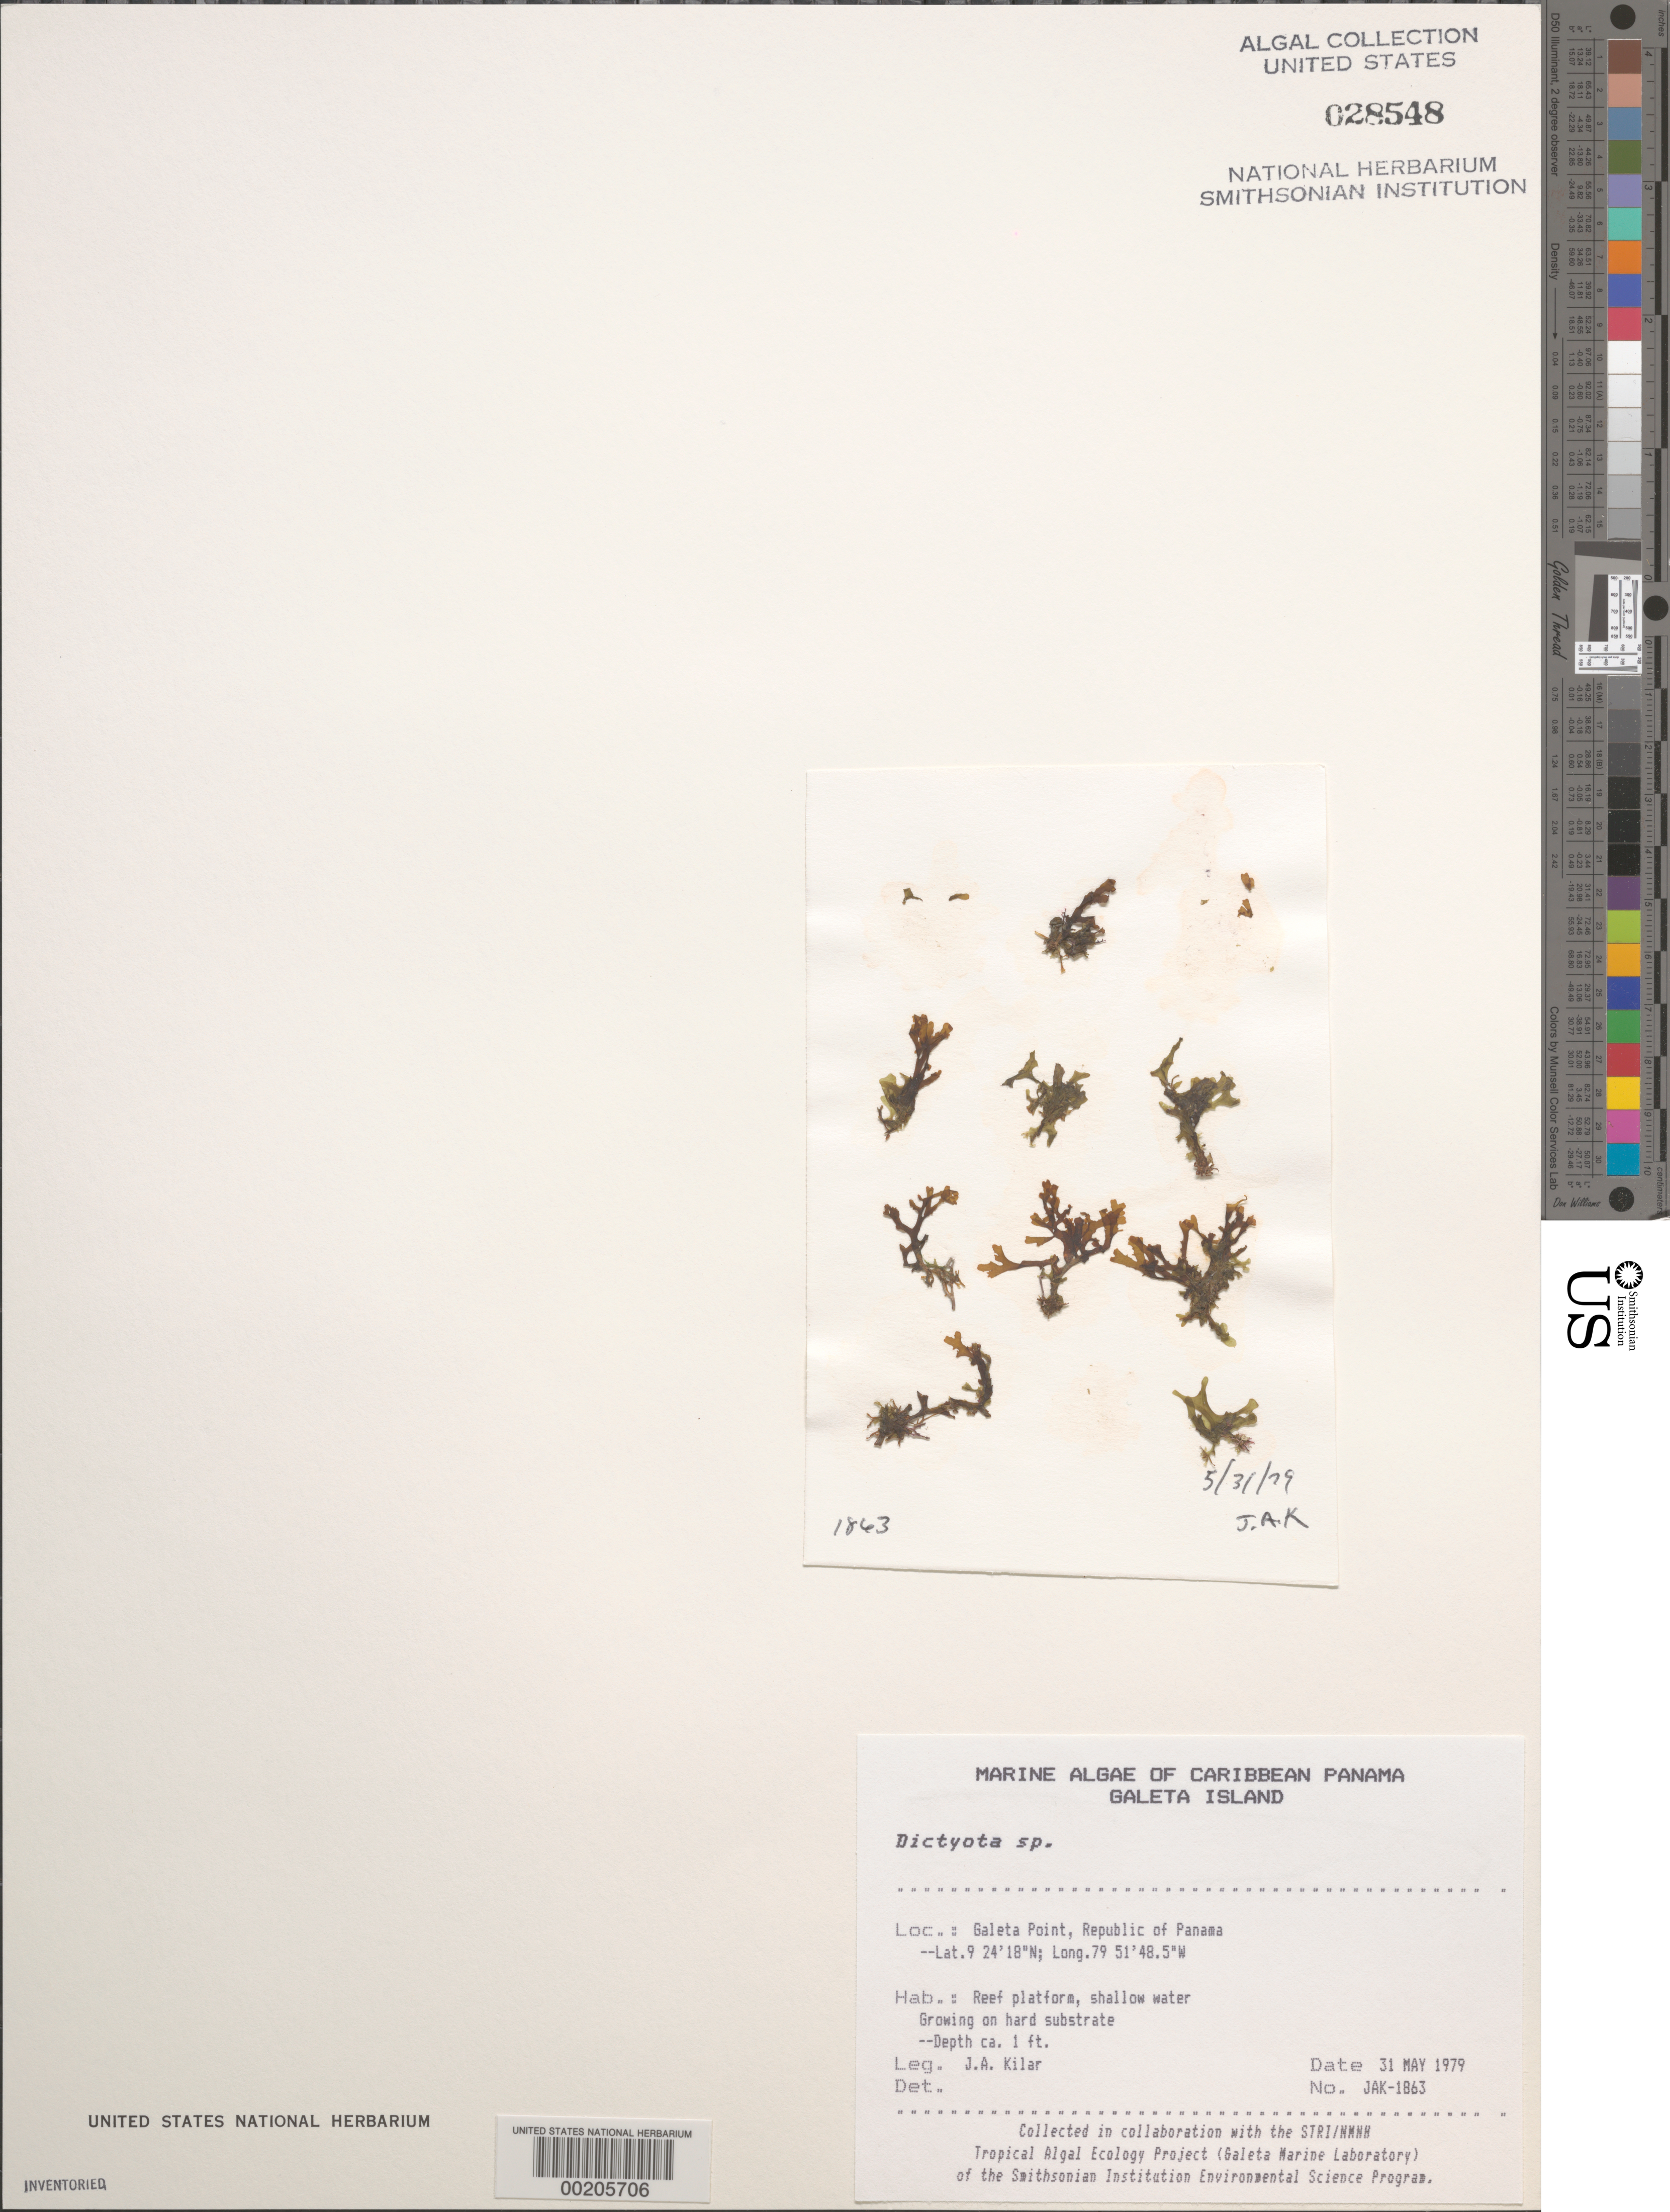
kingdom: Chromista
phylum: Ochrophyta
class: Phaeophyceae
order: Dictyotales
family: Dictyotaceae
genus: Dictyota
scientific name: Dictyota sp.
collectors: J. A. Kilar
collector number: JAK-1863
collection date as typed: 31 May 1979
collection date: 1979-05-31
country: Panama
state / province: Colón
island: Galeta Island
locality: Galeta Point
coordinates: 9 24' 18" N, 79 51' 48.5" W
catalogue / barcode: US 28548